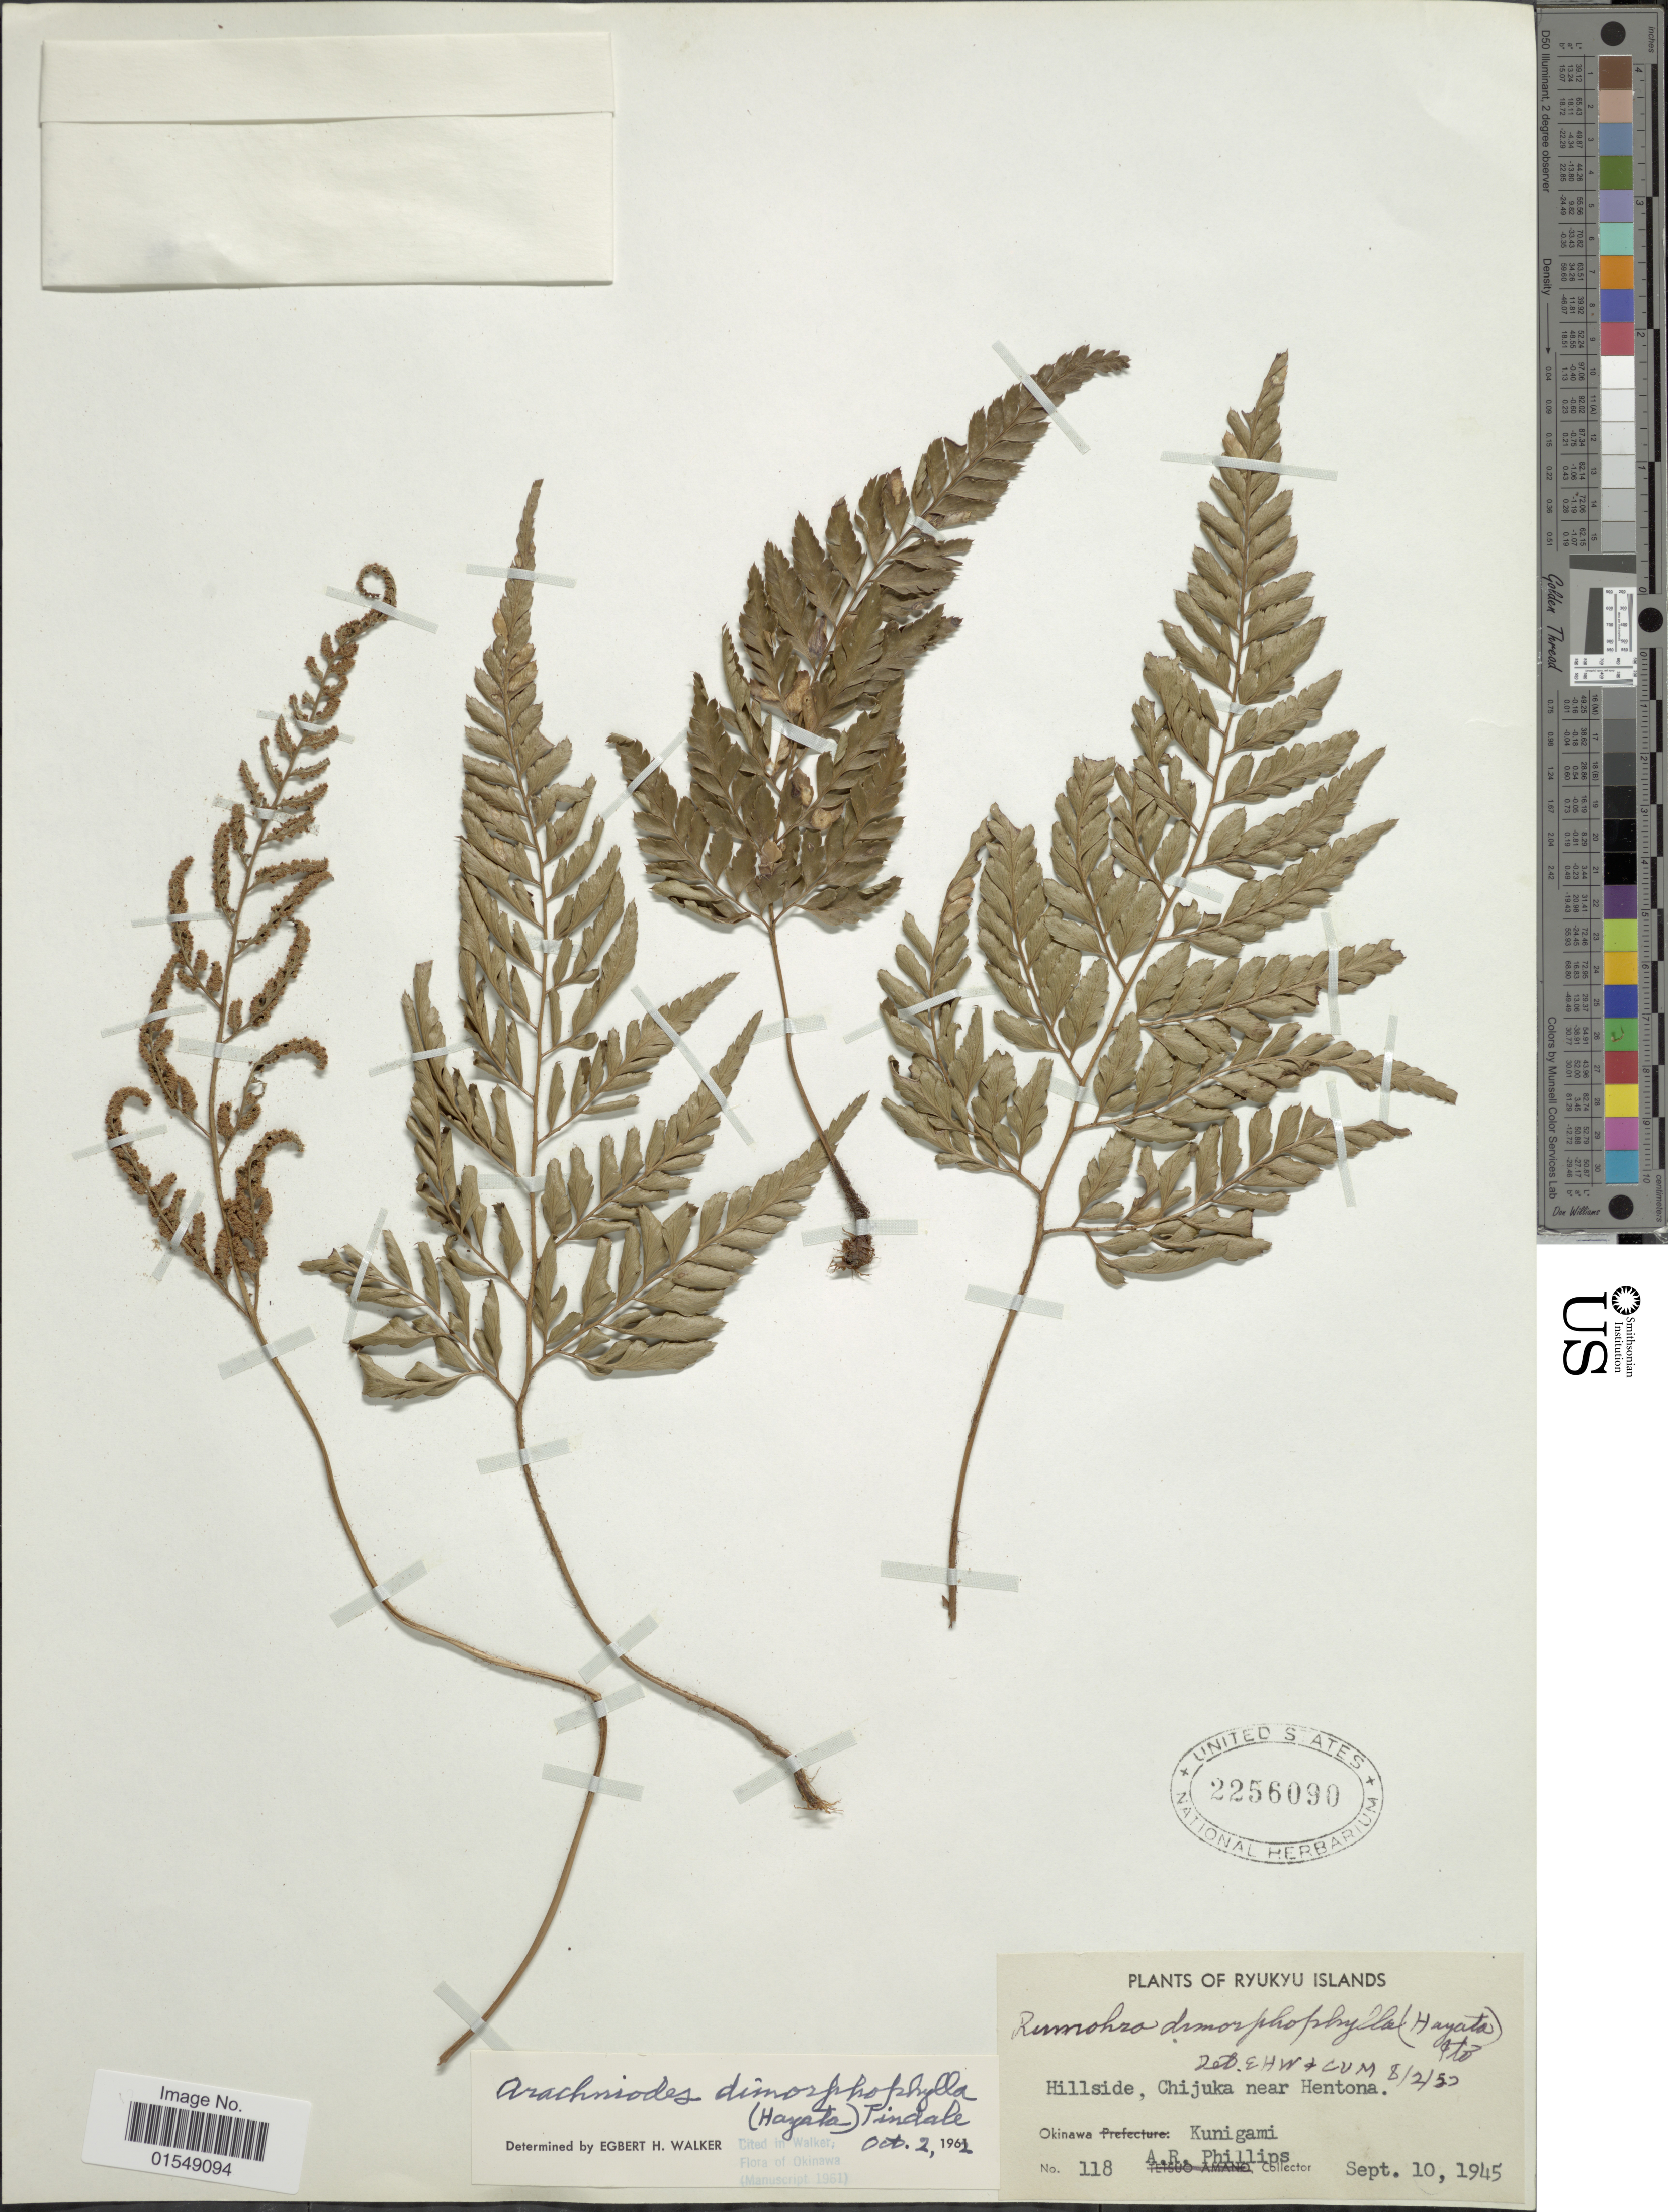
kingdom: Plantae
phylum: Tracheophyta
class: Polypodiopsida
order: Polypodiales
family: Dryopteridaceae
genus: Arachniodes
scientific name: Arachniodes dimorphophyllum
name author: (Hayata) Ching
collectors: A. R. Phillips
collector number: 118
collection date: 1945-09-10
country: Japan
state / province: Okinawa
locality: Ryukyu Islands, Hillside, Chijuka near Hentona, Okinawa Kunigama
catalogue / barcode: US 2256090